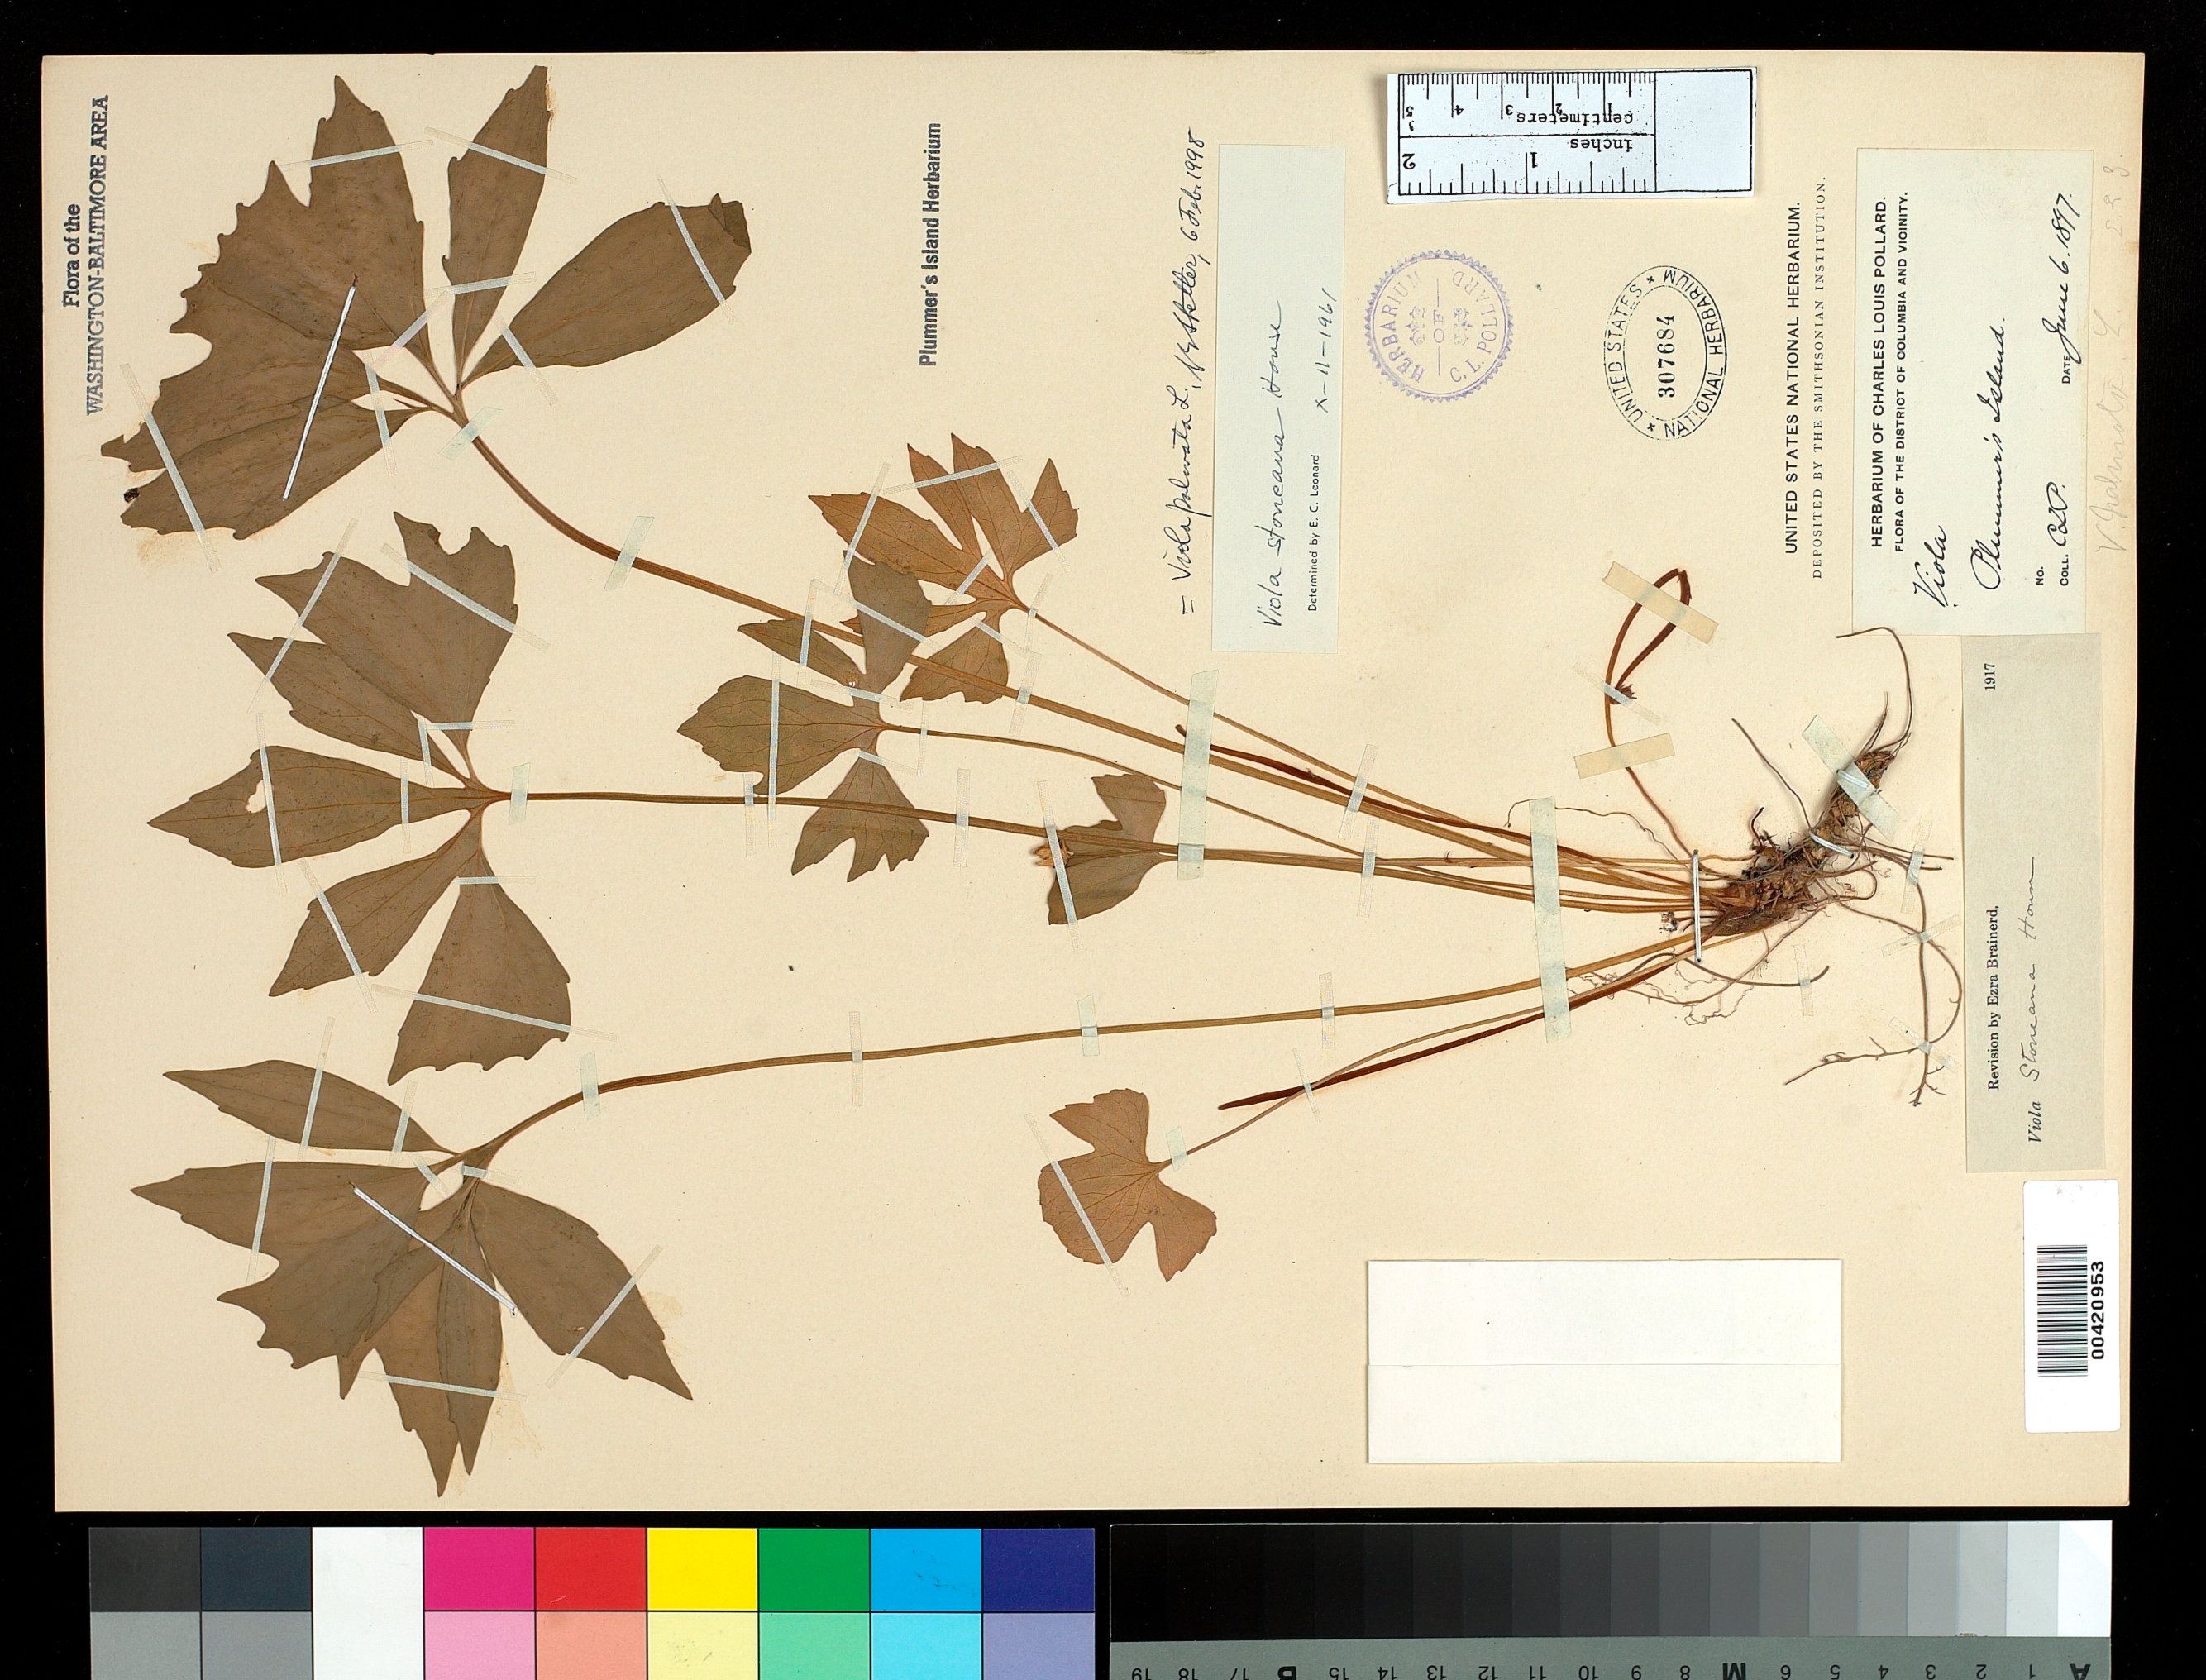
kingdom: Plantae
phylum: Tracheophyta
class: Magnoliopsida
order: Malpighiales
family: Violaceae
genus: Viola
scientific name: Viola palmata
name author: L.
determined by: Shetler, Stanwyn G., (US), NMNH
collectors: C. L. Pollard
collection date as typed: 06 Jun 1897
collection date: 1897-06-06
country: United States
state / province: Maryland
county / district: Montgomery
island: Plummers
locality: Plummer's Island Plummers Island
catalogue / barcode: US 307684